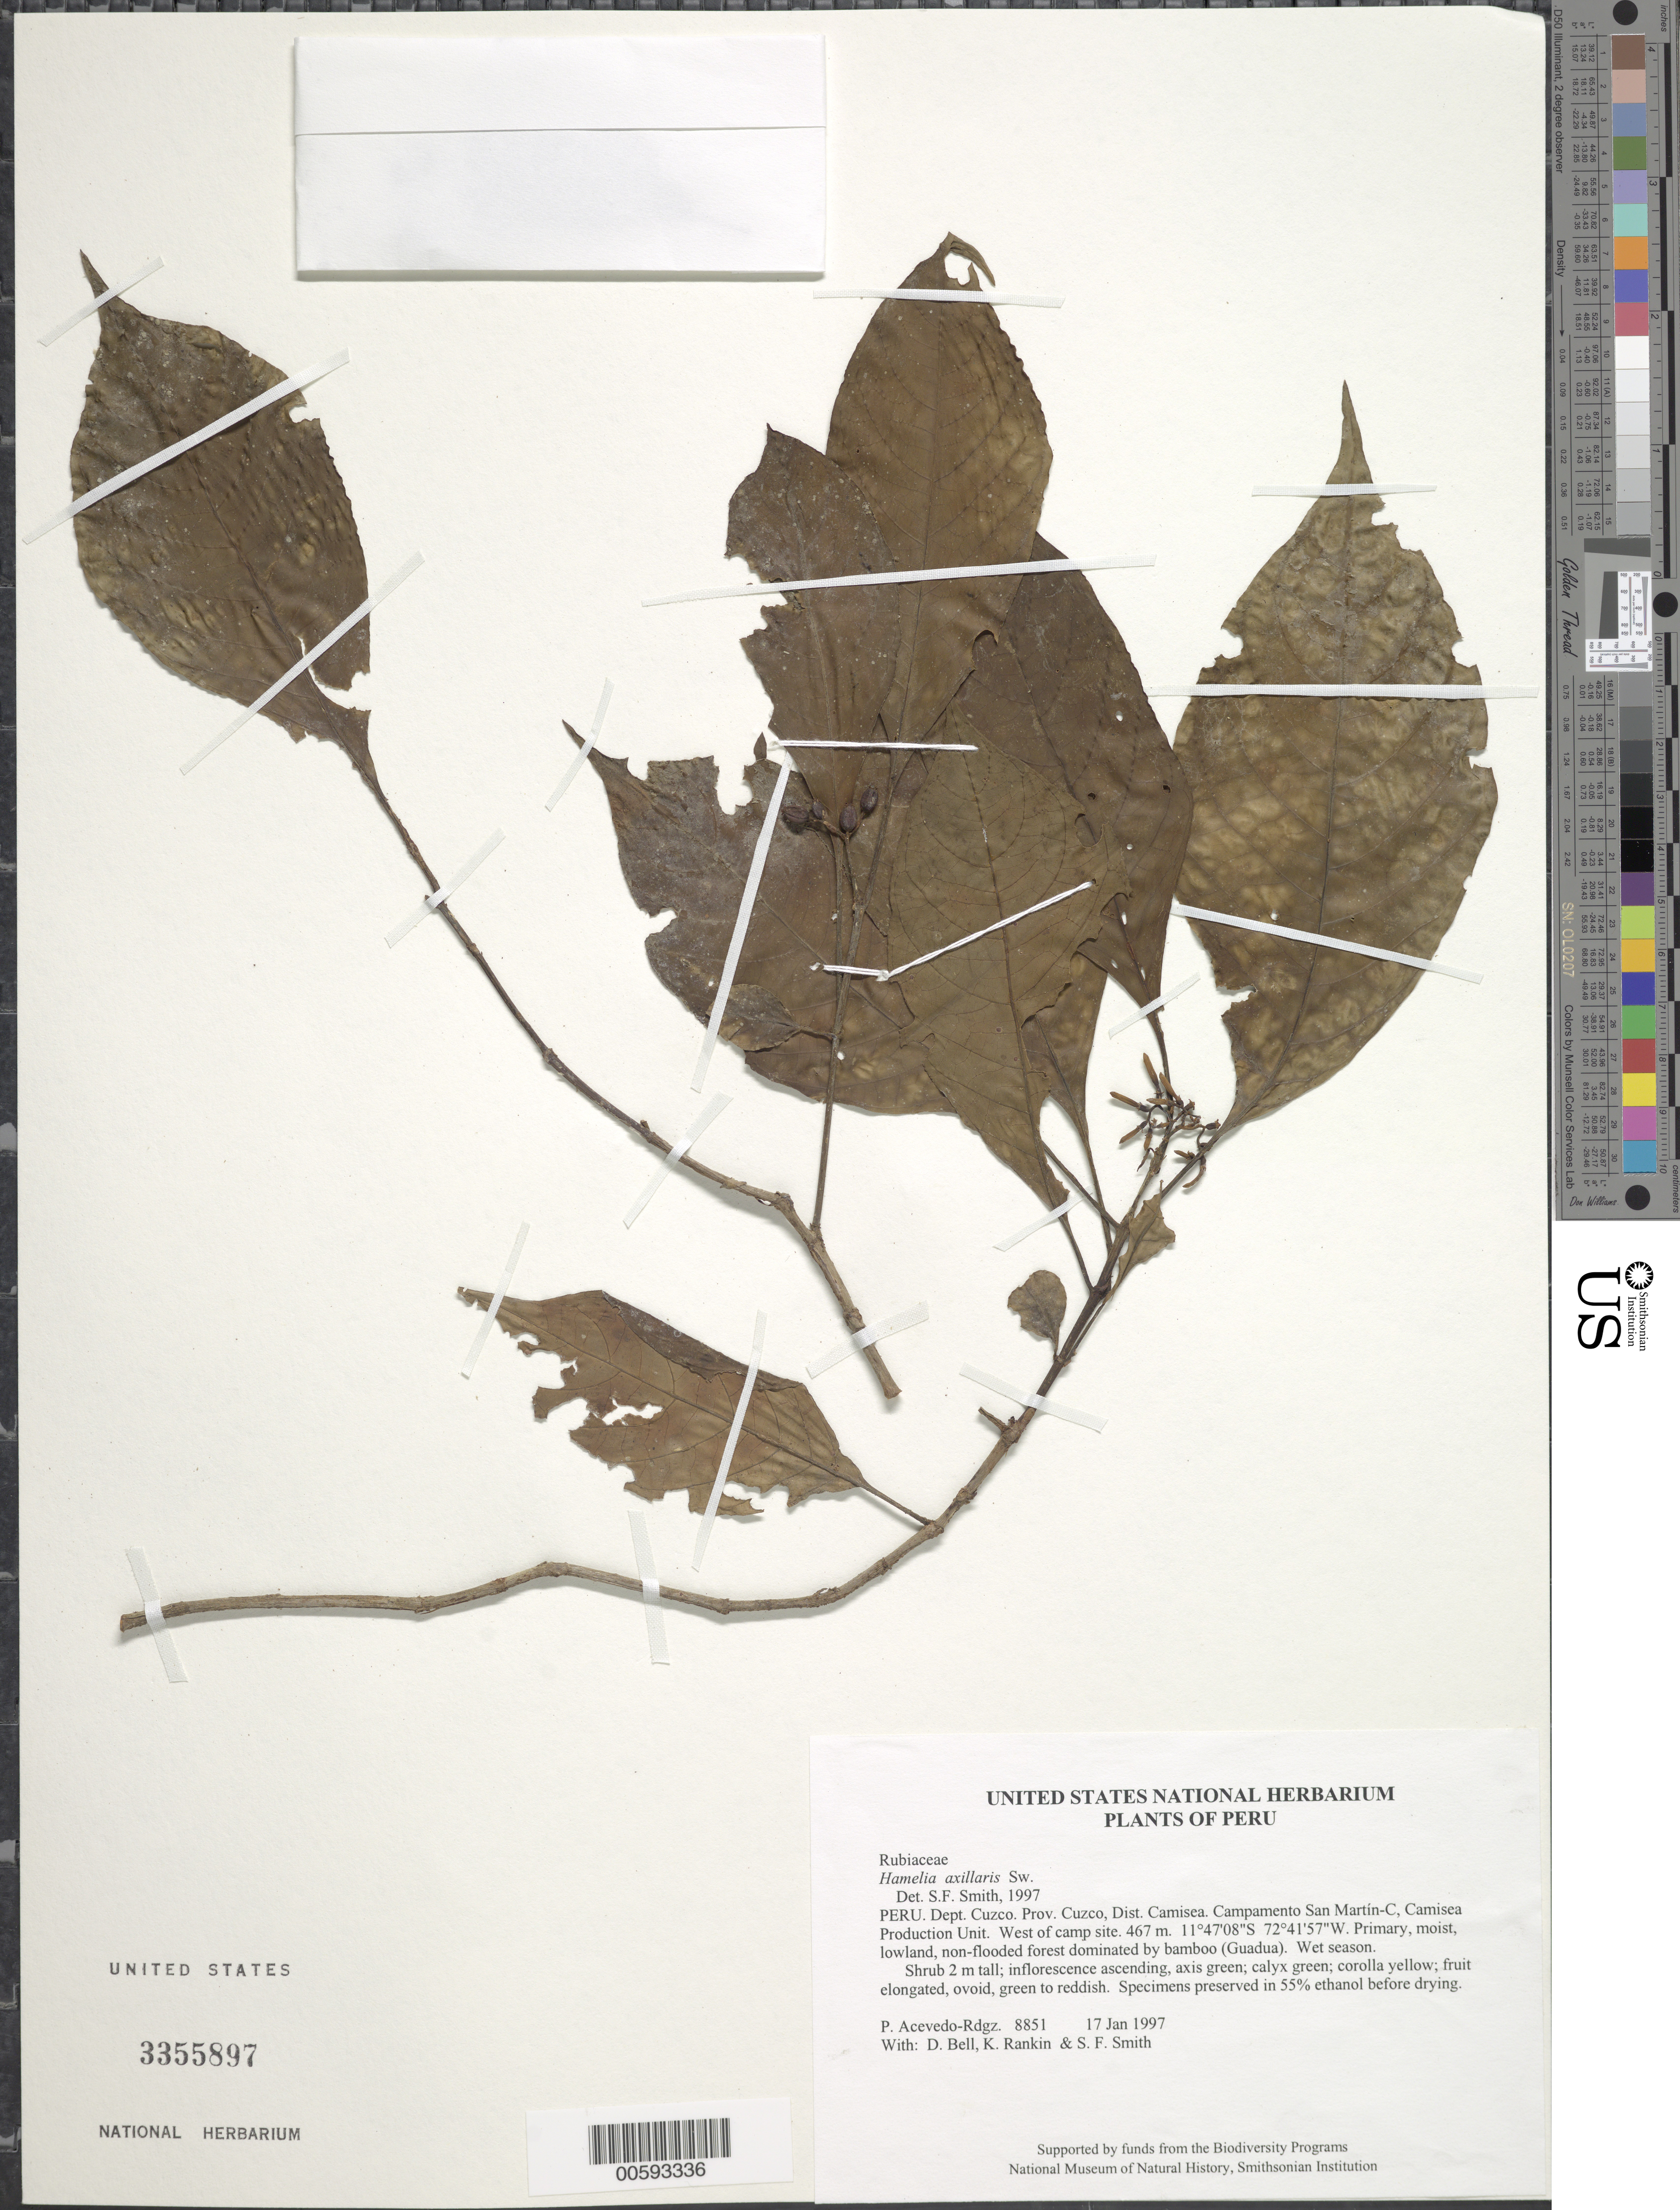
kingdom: Plantae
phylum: Tracheophyta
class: Magnoliopsida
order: Gentianales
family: Rubiaceae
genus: Hamelia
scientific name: Hamelia axillaris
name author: Sw.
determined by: Smith, Stephen F., (US), NMNH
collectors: P. Acevedo-Rodr., D. A. Bell, K. B. Rankin & S.F. Smith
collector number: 8851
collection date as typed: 17 Jan 1997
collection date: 1997-01-17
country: Peru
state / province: Cusco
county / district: Cusco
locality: Districto Camisea, Campamento San Martín-C, Camisea Production Unit. West of camp site.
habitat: Primary, moist, lowland, non-flooded forest dominated by bamboo (Guadua). Wet season.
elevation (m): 467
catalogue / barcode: US 3355897